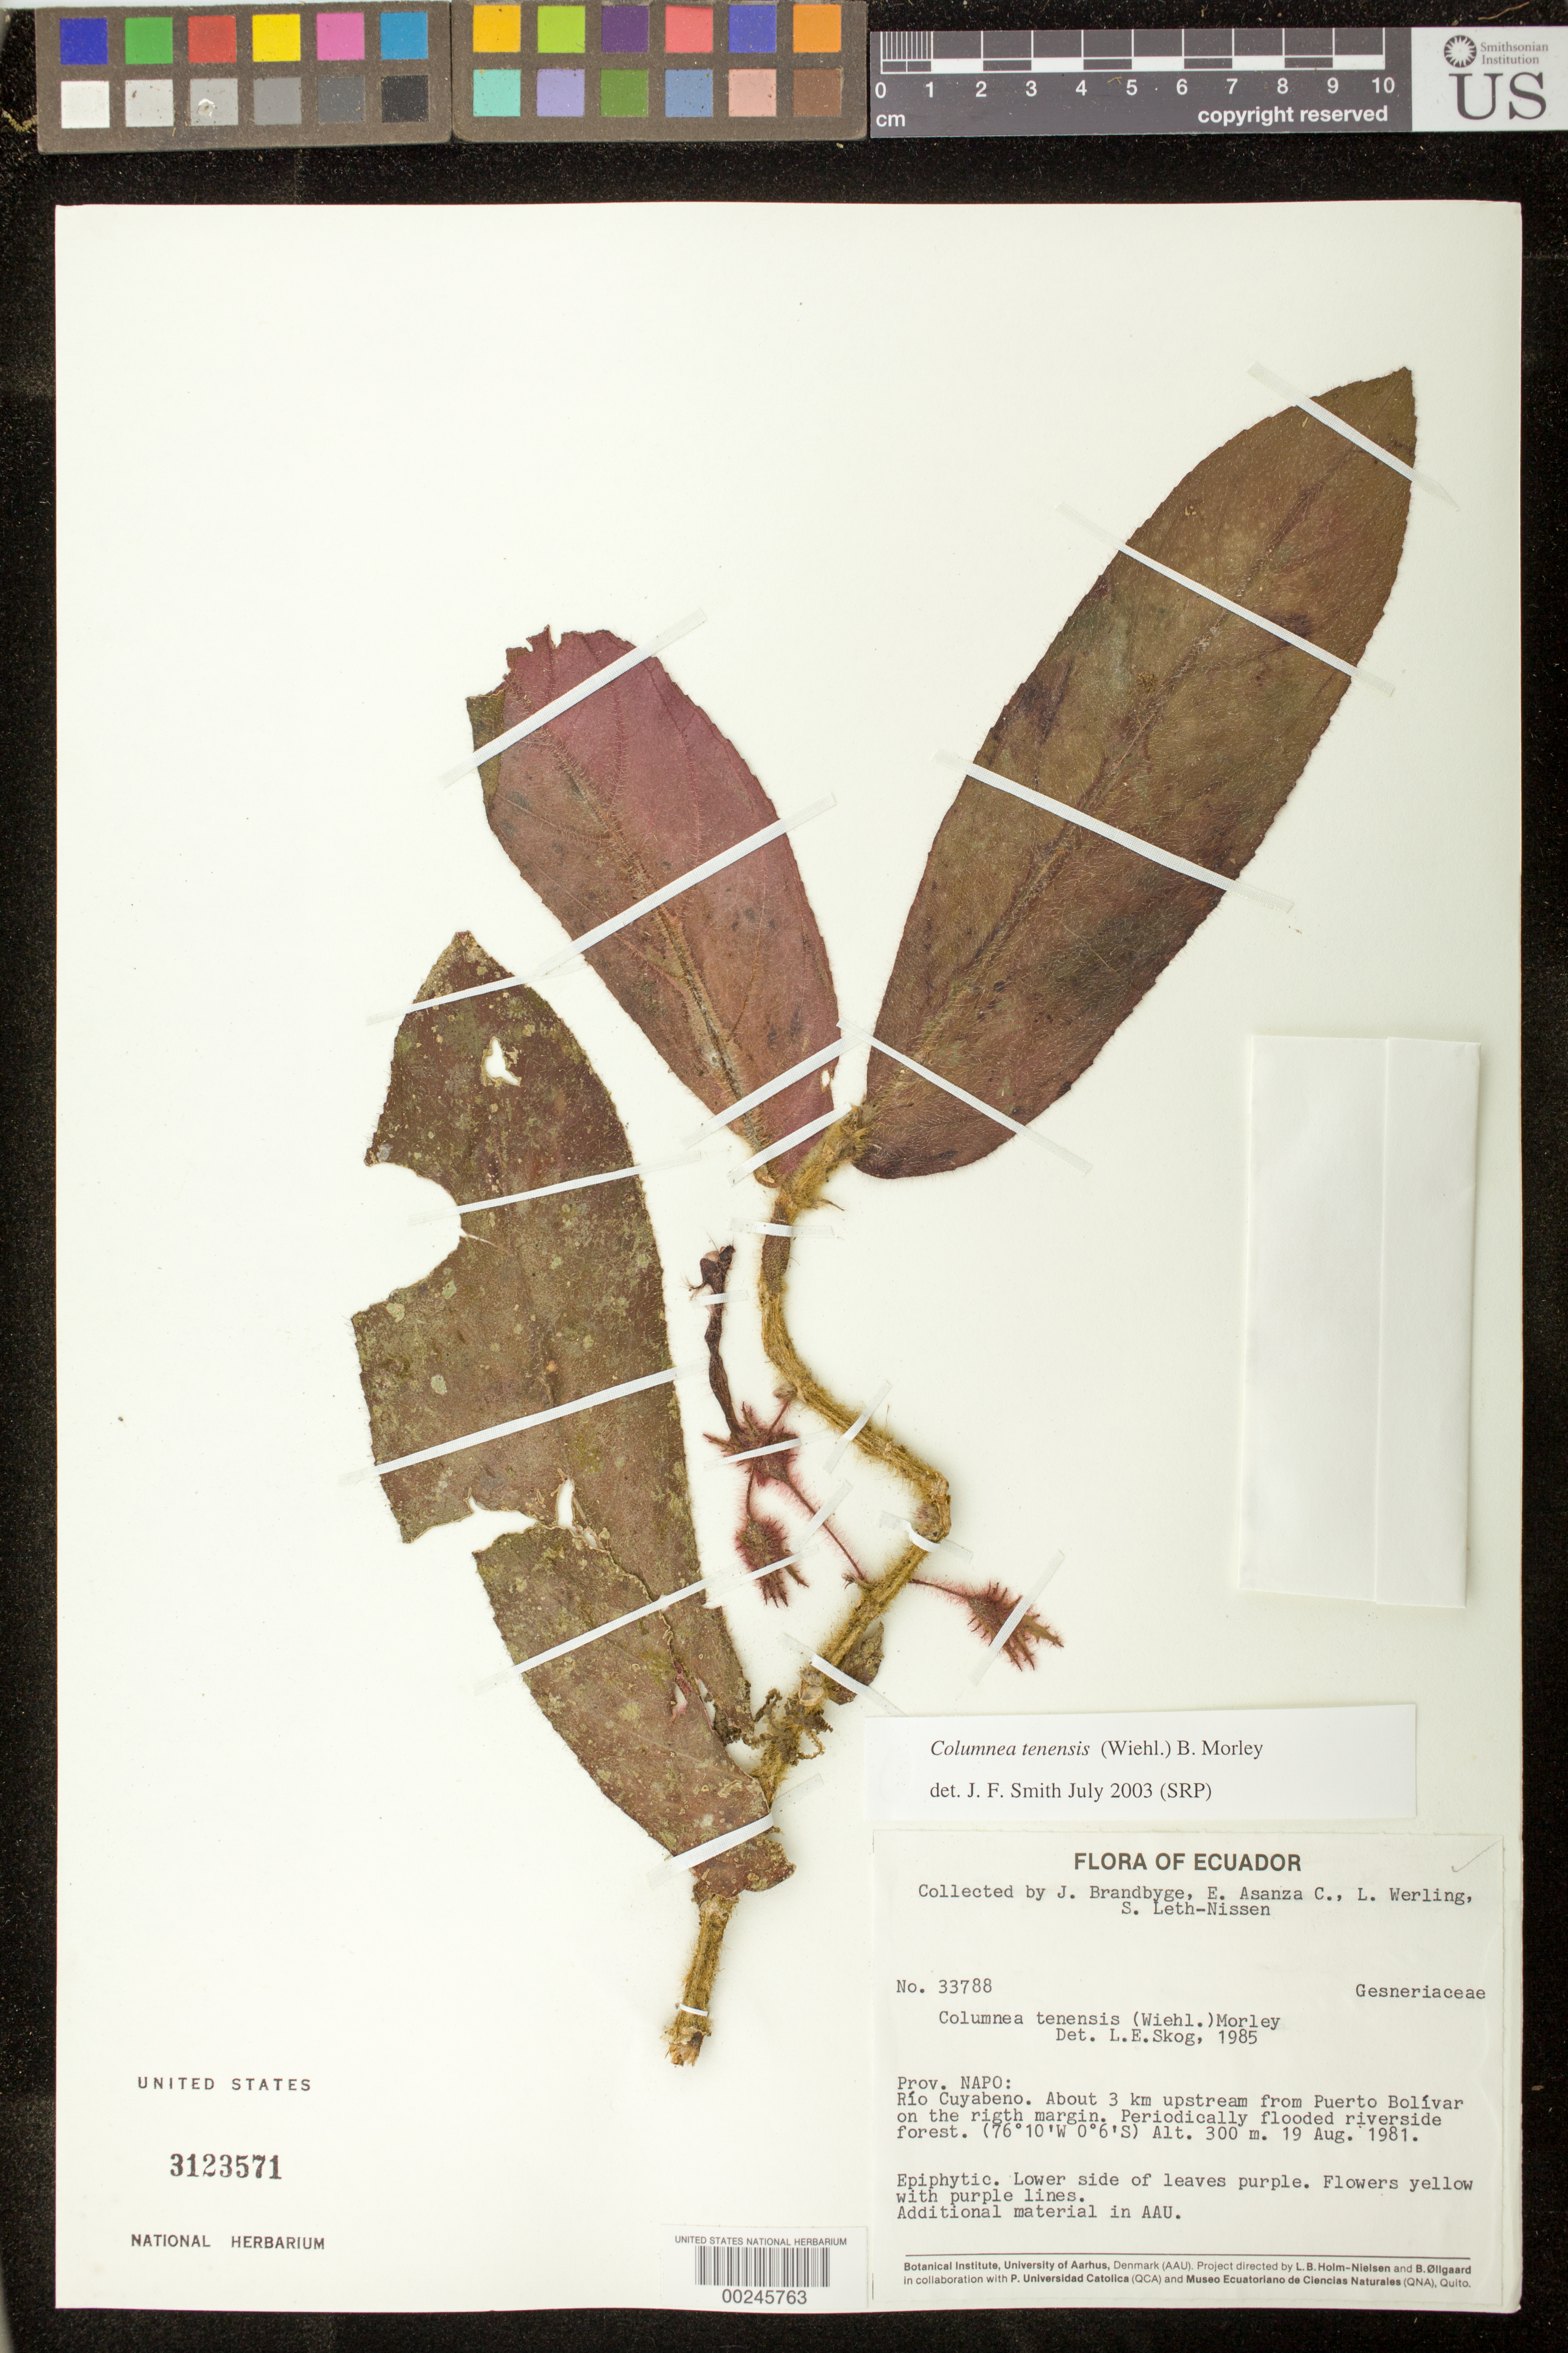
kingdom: Plantae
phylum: Tracheophyta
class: Magnoliopsida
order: Lamiales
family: Gesneriaceae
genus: Columnea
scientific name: Columnea illepida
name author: H.E. Moore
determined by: Clark, J. L.; Skog, Laurence E.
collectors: J. Brandbyge, E. Asanza C., L. Werling & S. Leth-Nissen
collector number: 33788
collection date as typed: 19 Aug 1981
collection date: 1981-08-19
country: Ecuador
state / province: Sucumbíos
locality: Napo.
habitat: Periodically flooded riverside forest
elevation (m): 300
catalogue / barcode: US 3123571